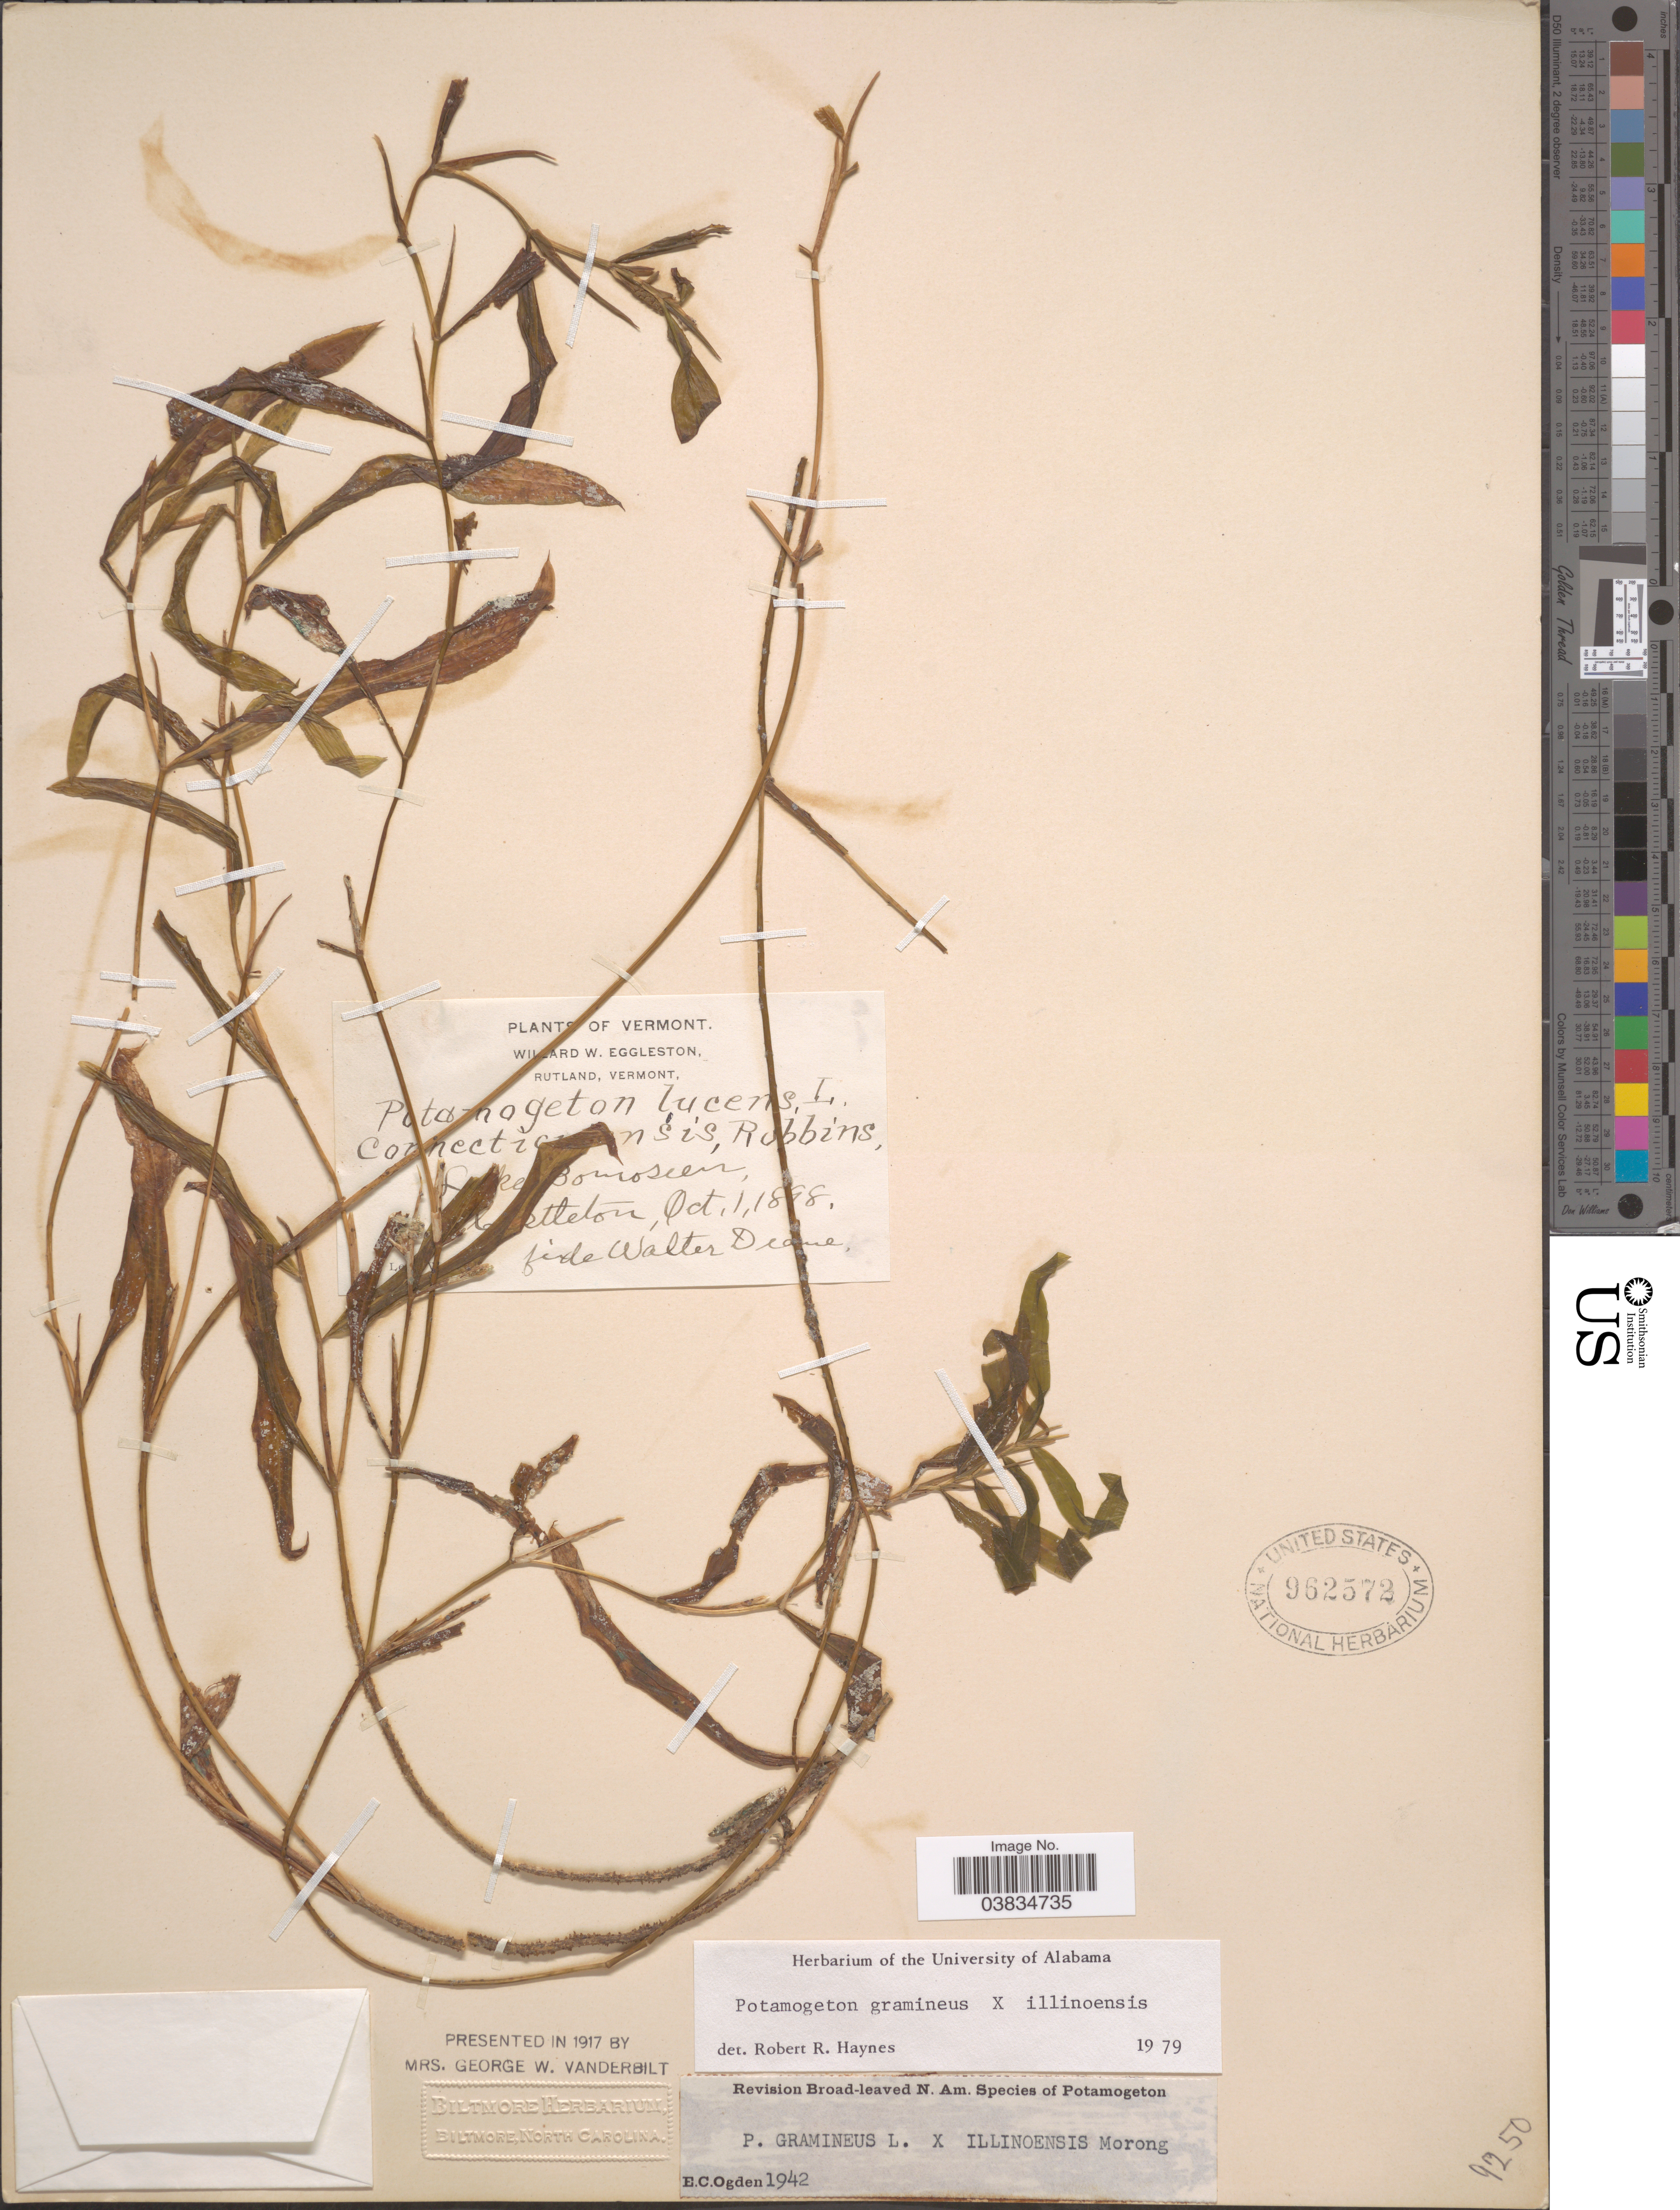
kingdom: Plantae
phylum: Tracheophyta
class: Liliopsida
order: Alismatales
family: Potamogetonaceae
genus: Potamogeton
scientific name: Potamogeton gramineus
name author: L.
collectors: W. W. Eggleston & W. Deane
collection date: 1898-10-01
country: United States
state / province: Vermont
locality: Lake Bomoseen Castleton.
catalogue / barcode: US 962572